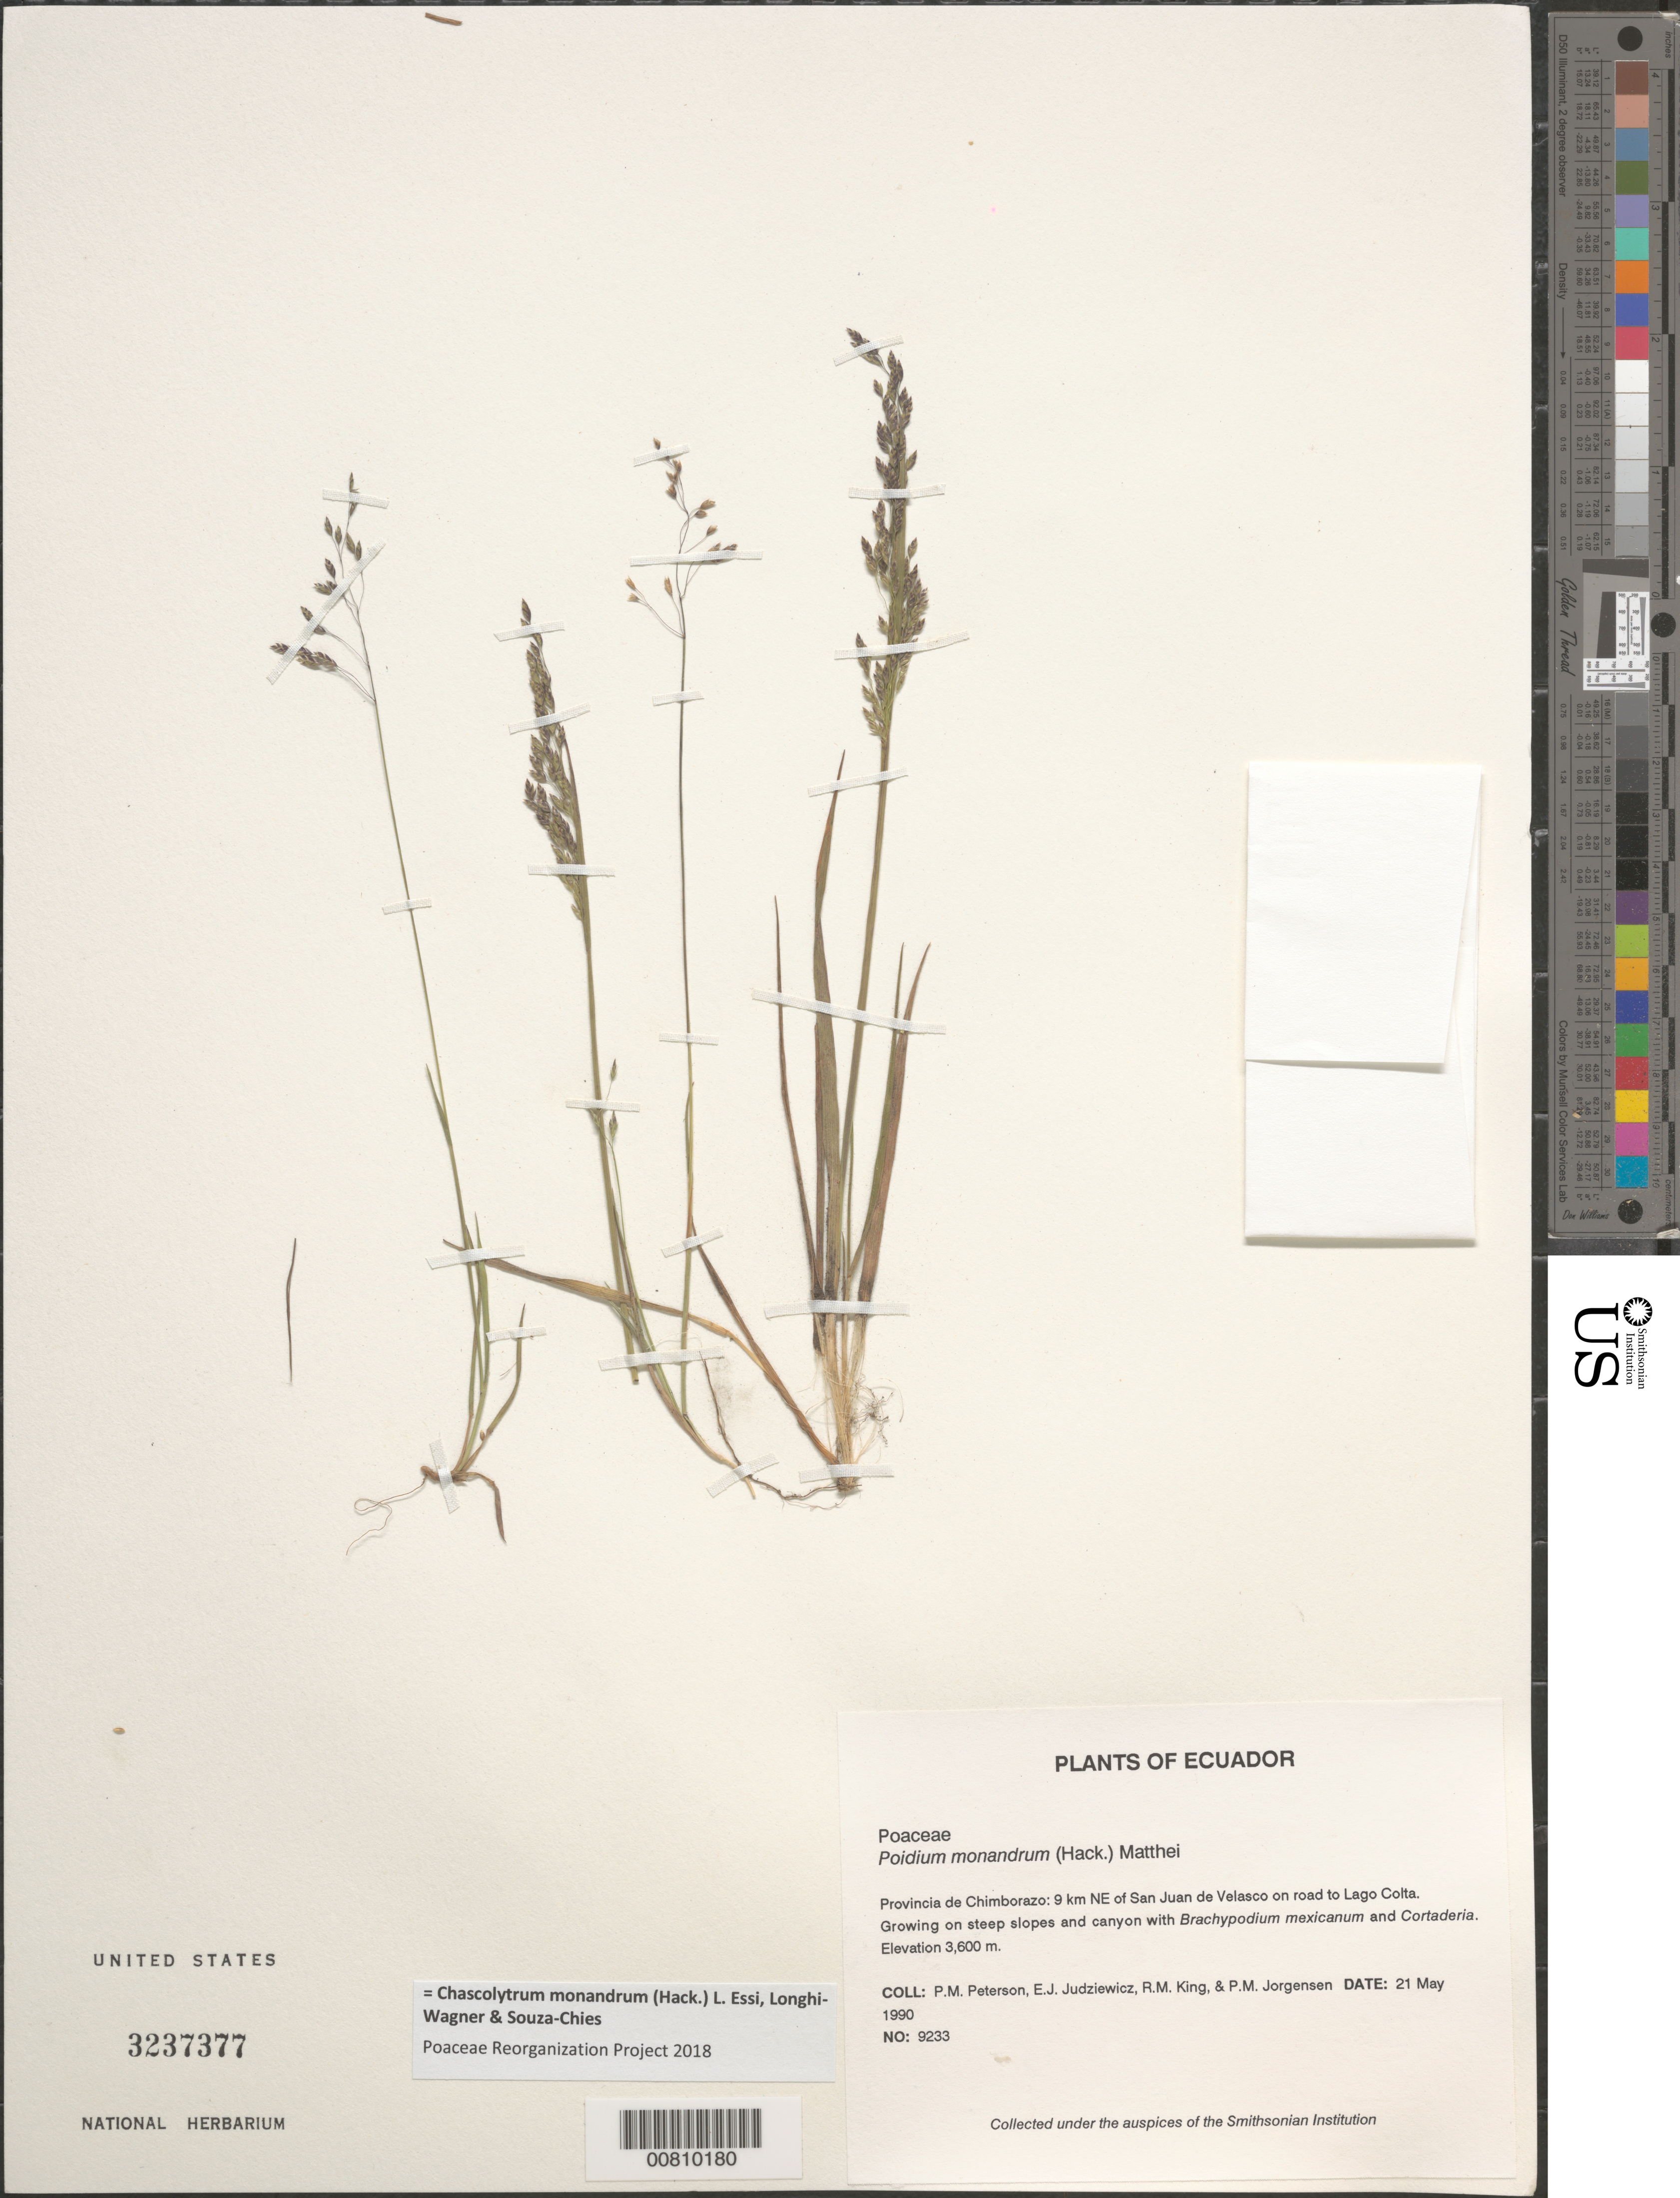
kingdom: Plantae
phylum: Tracheophyta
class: Liliopsida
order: Poales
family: Poaceae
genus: Chascolytrum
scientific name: Chascolytrum monandrum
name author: (Hack.) L. Essi et al.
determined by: Poaceae Reorganization Project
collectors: P. M. Peterson, E. J. Judziewicz, R. M. King & P. M. Jørgensen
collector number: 09233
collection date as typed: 21 May 1990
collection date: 1990-05-21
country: Ecuador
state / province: Chimborazo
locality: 9 km NE of San Juan de Velasco on road to Lago Colta.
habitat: Growing on steep slopes and canyon with Brachypodium mexicanum and Cortaderia.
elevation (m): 3600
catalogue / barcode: US 3237377